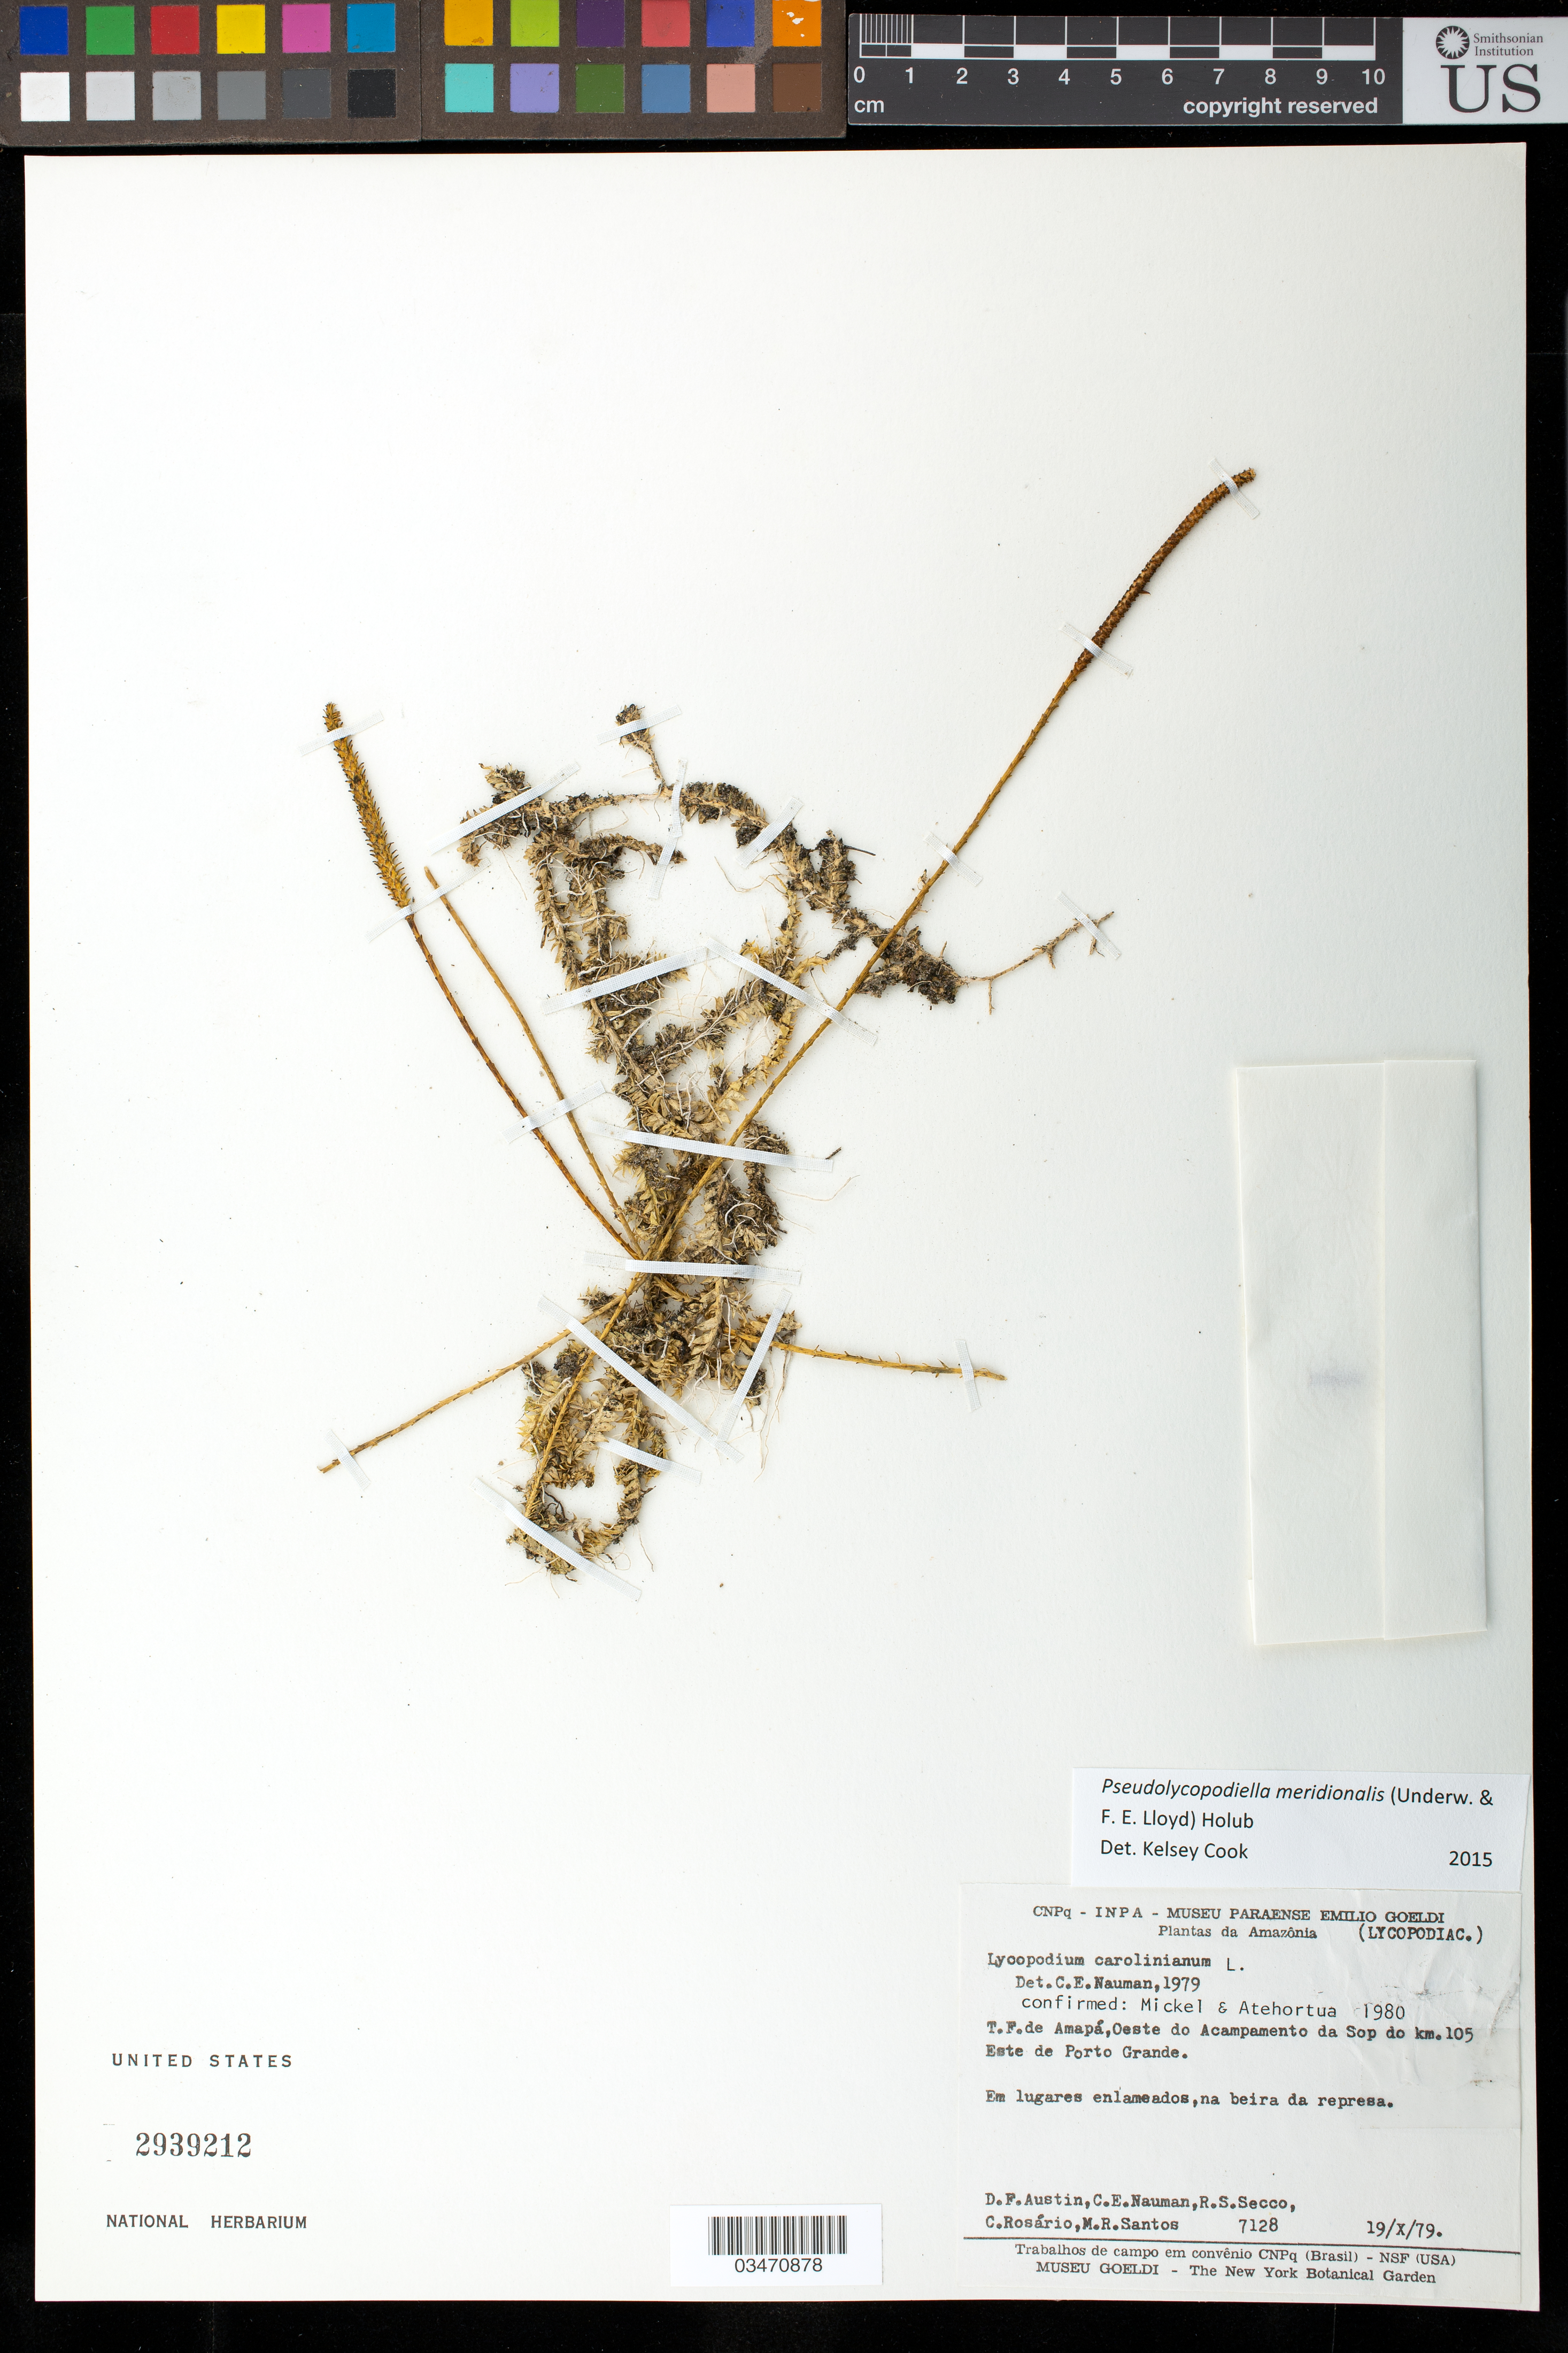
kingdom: Plantae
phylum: Tracheophyta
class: Lycopodiopsida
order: Lycopodiales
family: Lycopodiaceae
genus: Pseudolycopodiella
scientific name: Pseudolycopodiella meridionalis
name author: (Underw. & F.E. Lloyd) Holub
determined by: Cook, K.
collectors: D. Austin, C. E. Nauman, R. S. Secco, C. S. Rosário & M. R. Santos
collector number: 7128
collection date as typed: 19 Oct 1979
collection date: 1979-10-19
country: Brazil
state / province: Amapá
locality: Oeste do acampamento da sop do km 105 este de porto grande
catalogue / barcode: US 2939212